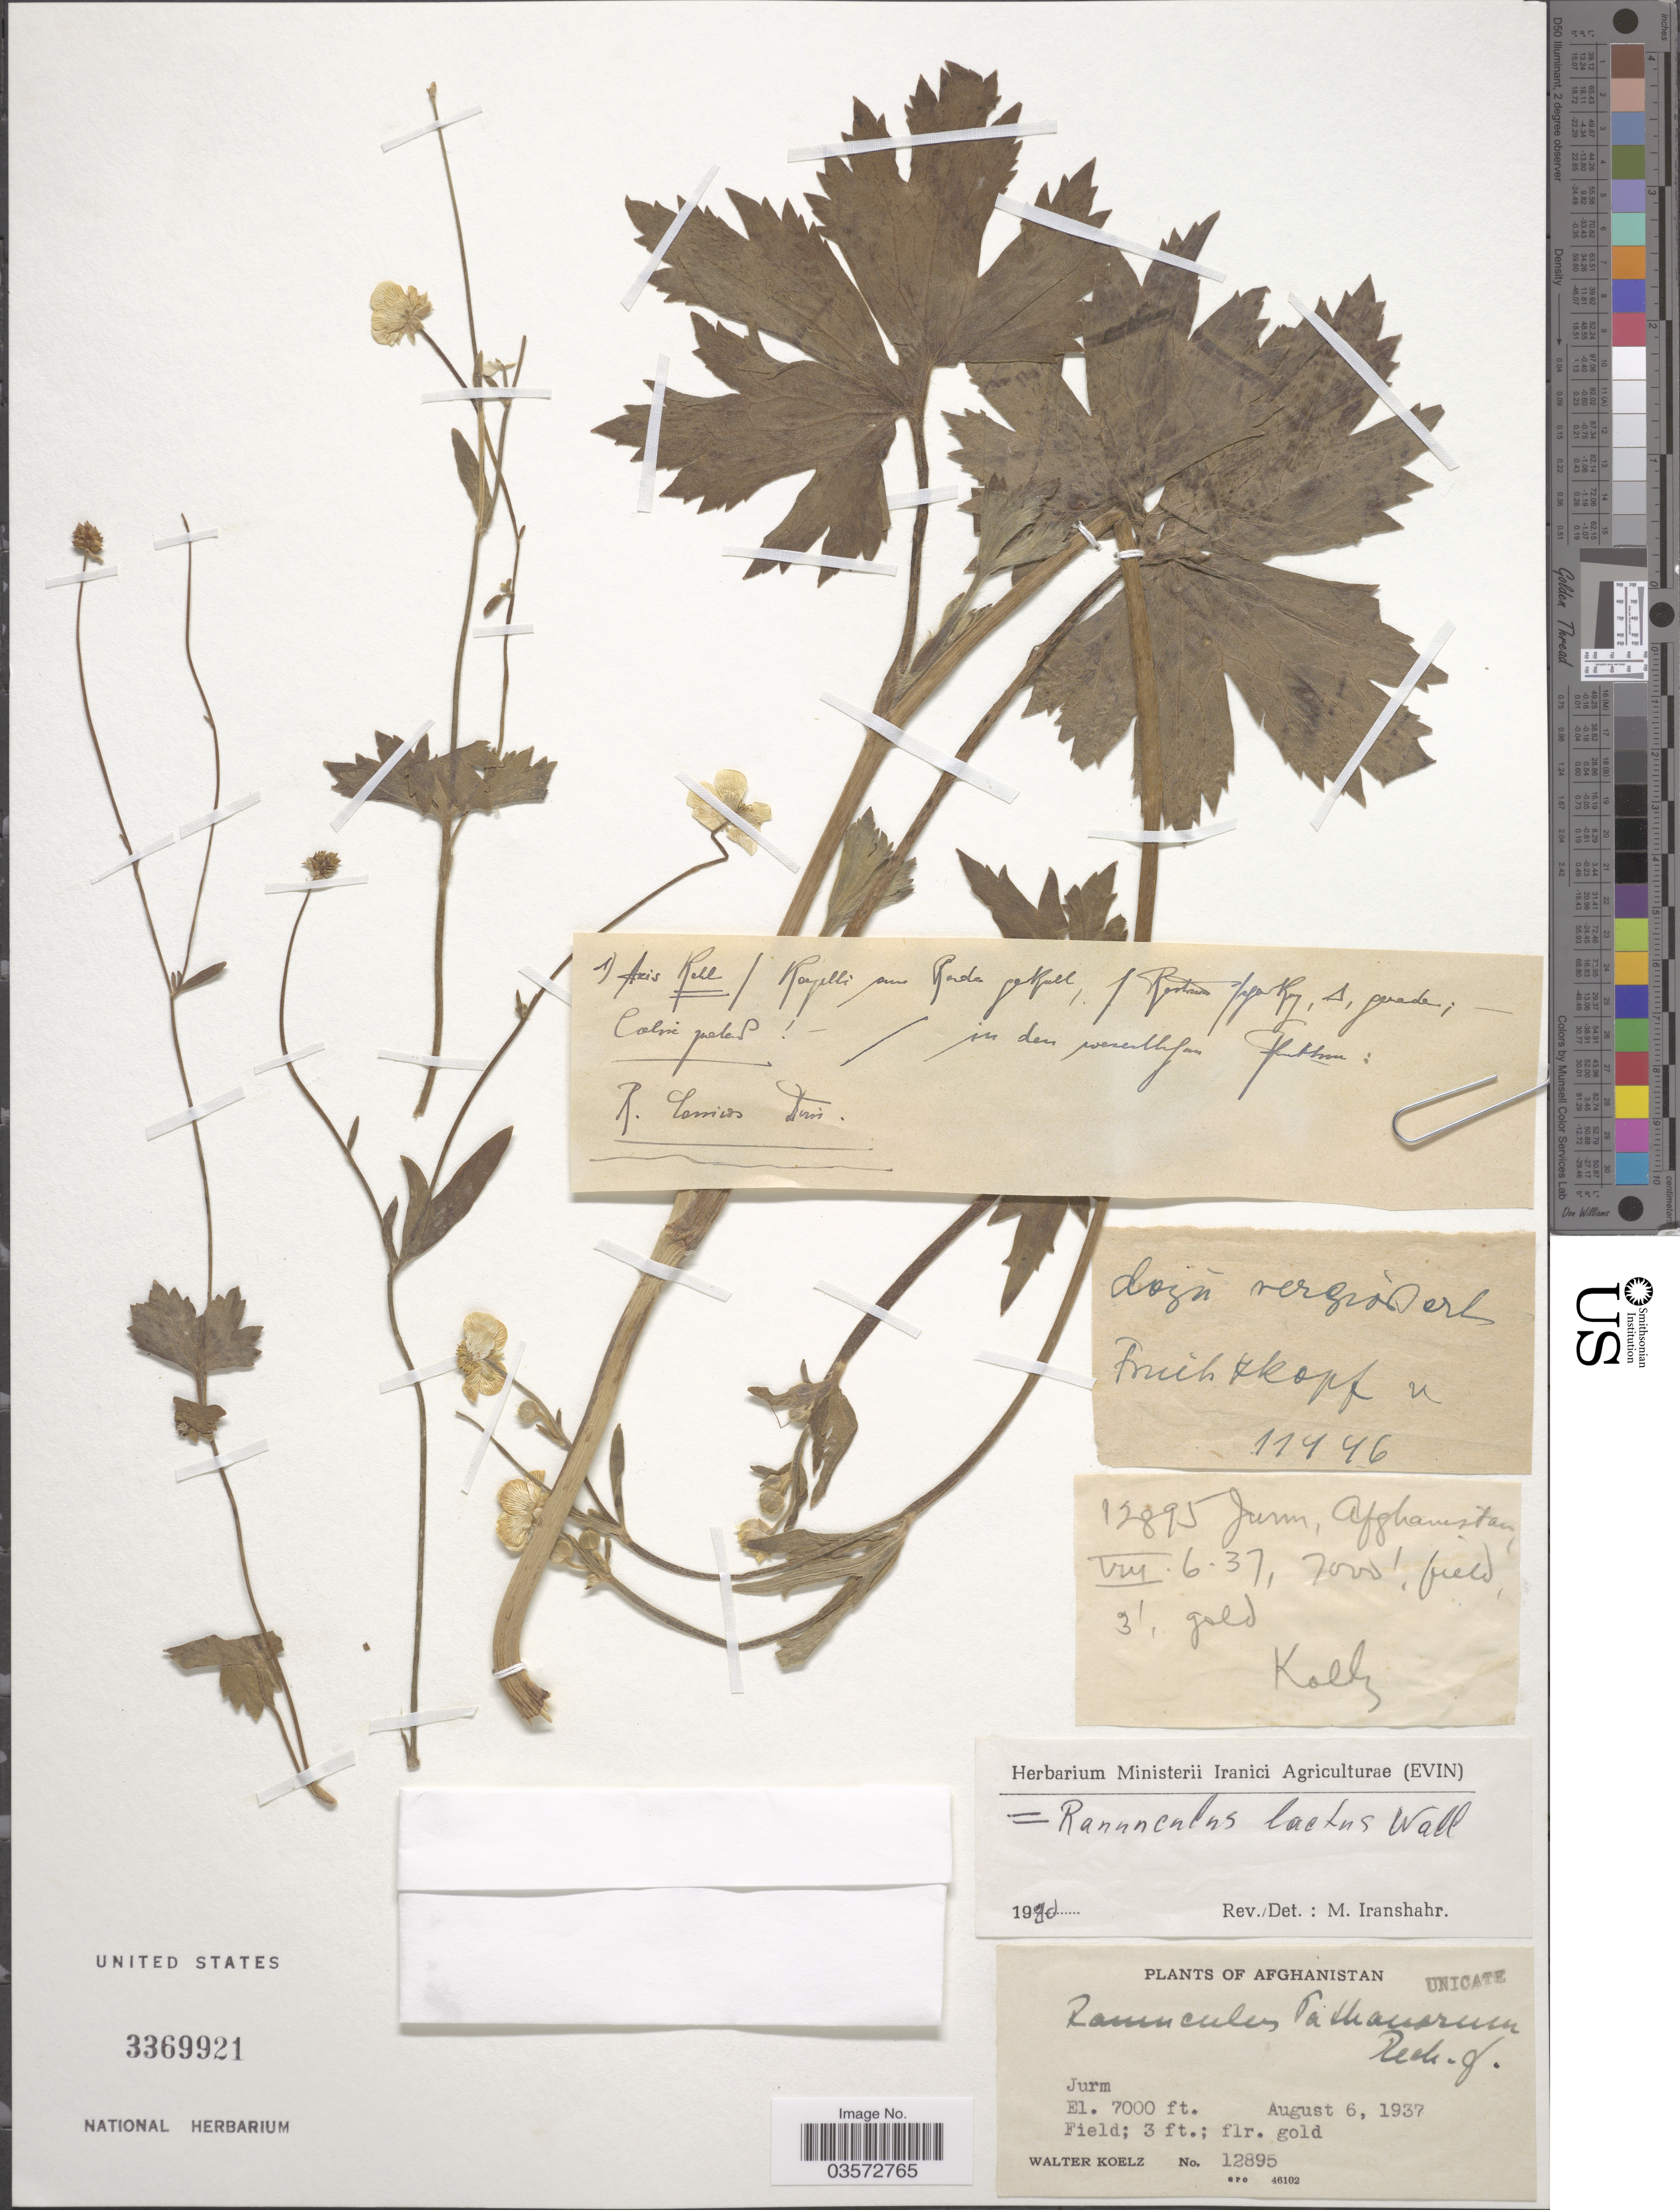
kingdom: Plantae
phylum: Tracheophyta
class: Magnoliopsida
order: Ranunculales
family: Ranunculaceae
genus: Ranunculus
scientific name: Ranunculus laetus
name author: Wall. ex Hook. f. & J.W. Thomson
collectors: W. N. Koelz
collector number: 12895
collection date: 1937-08-06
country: Afghanistan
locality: Jurm.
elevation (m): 2134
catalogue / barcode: US 3369921